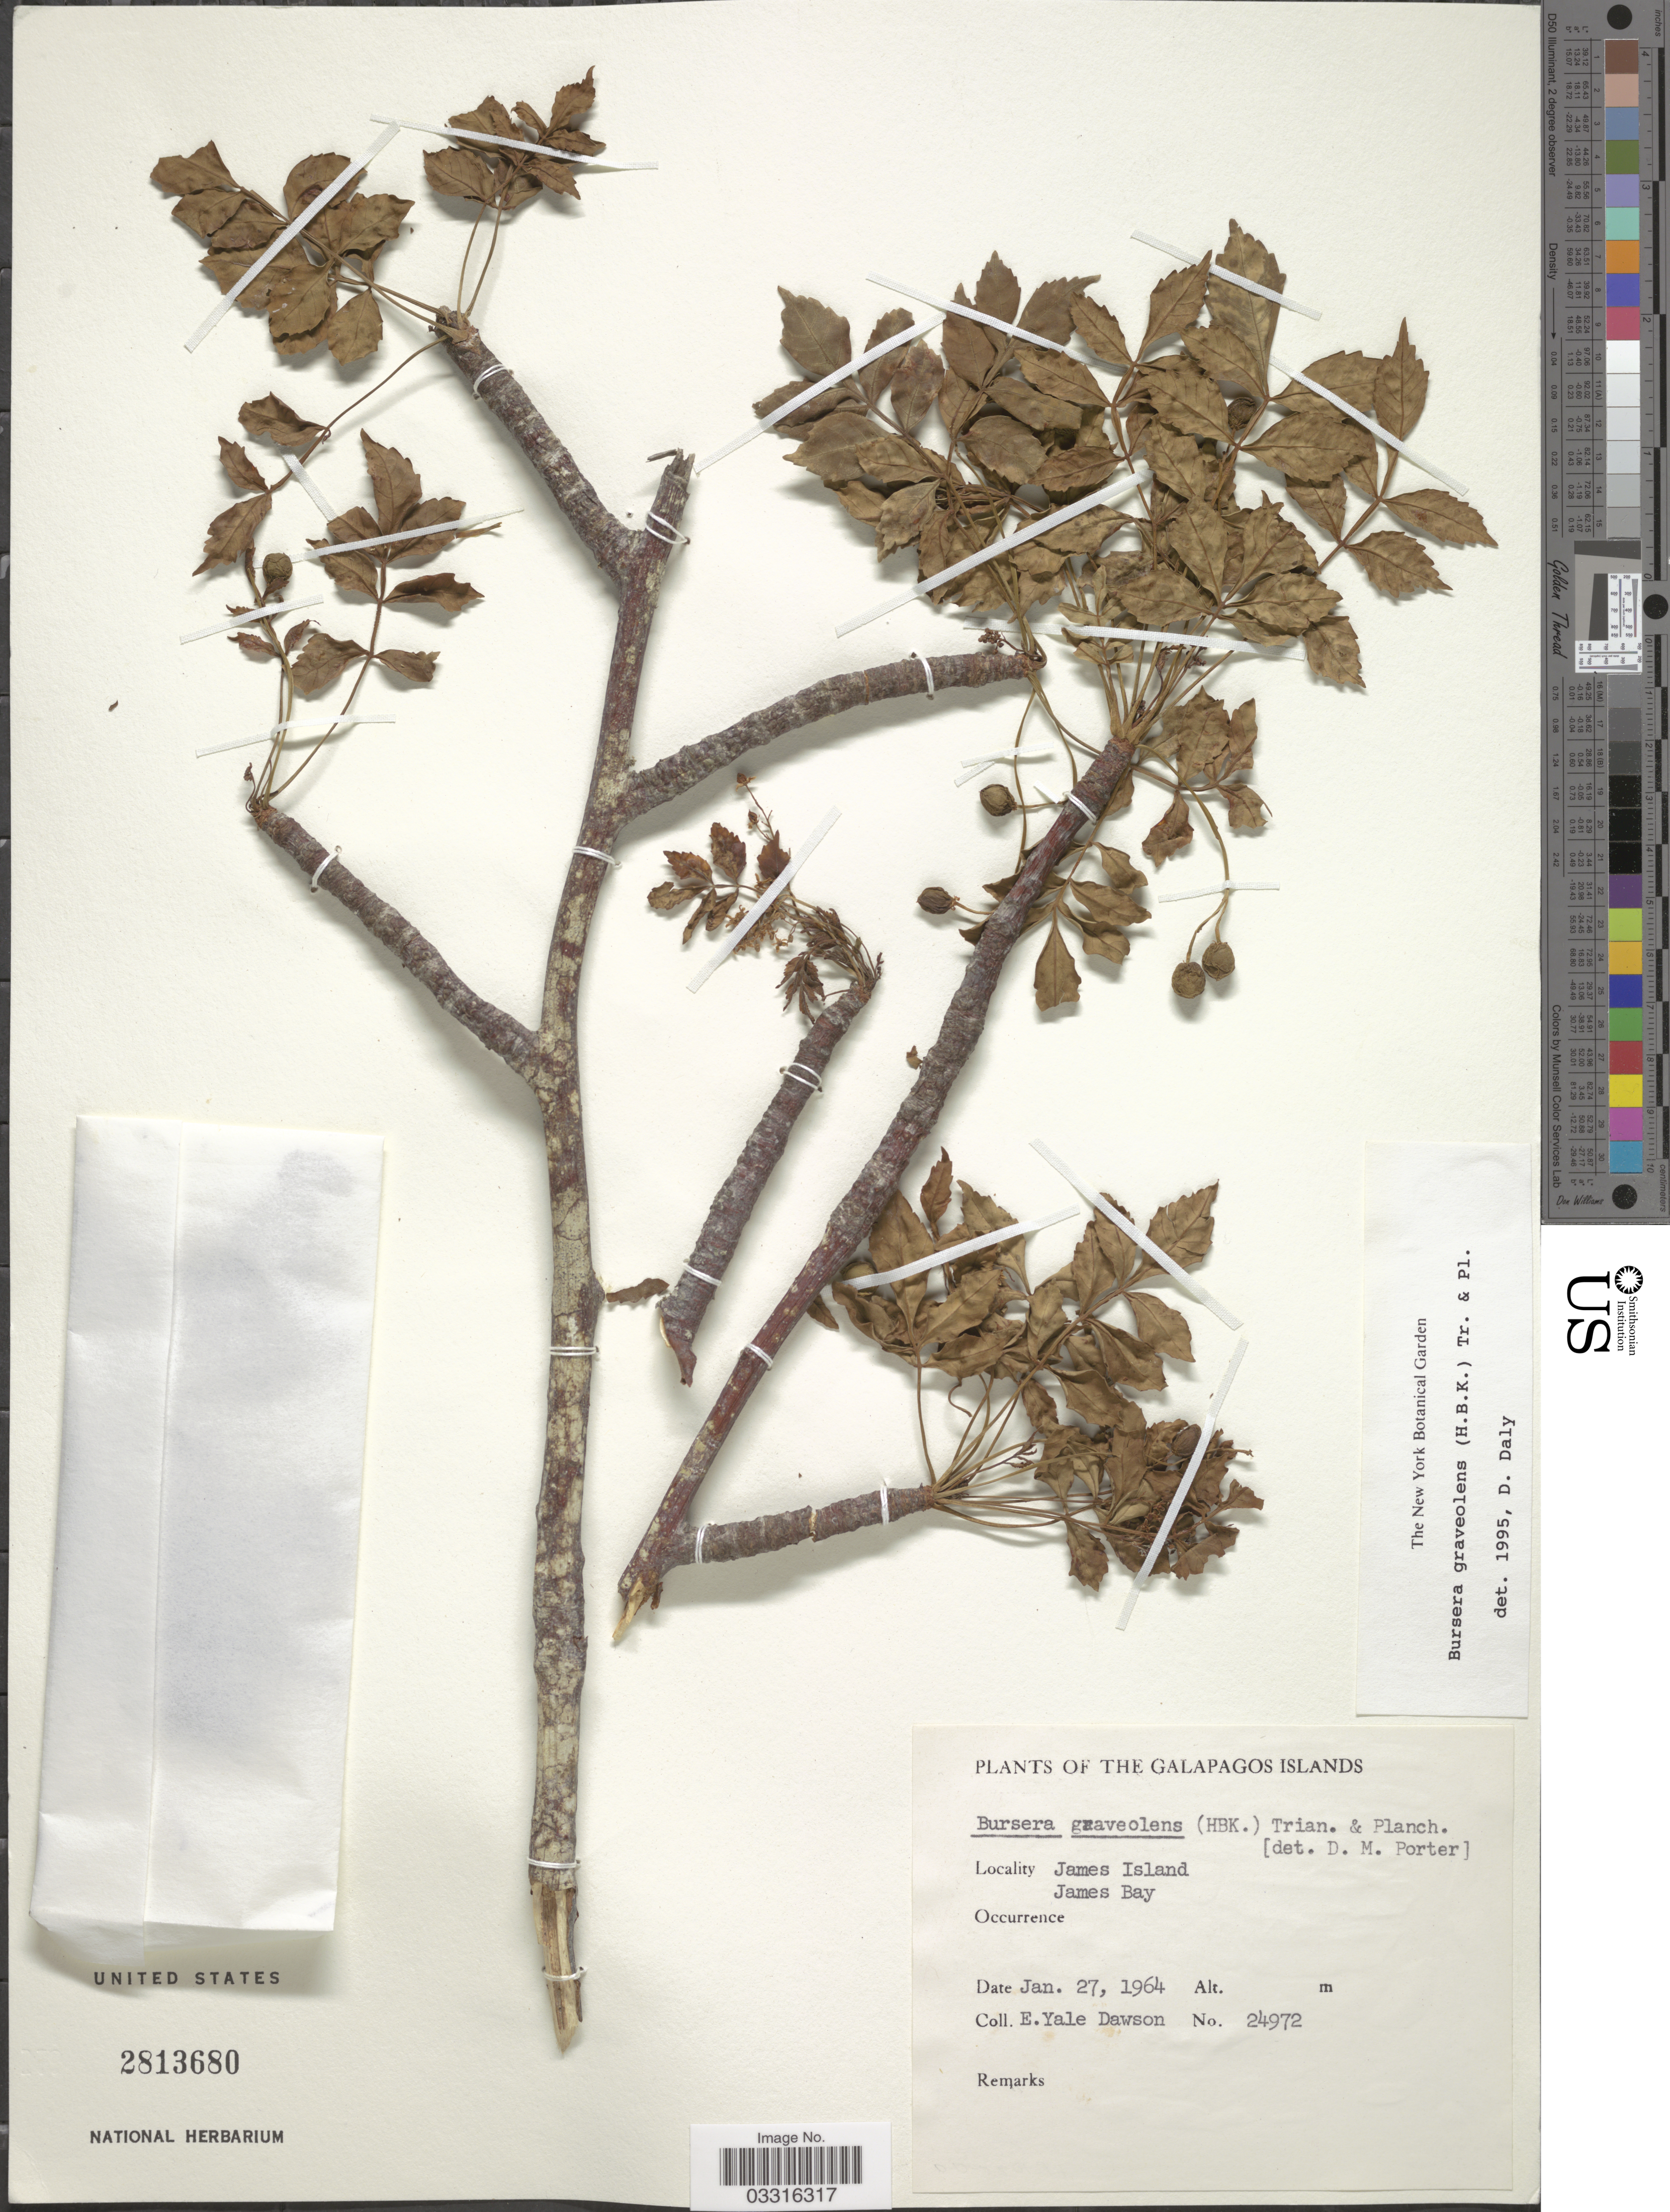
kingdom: Plantae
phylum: Tracheophyta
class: Magnoliopsida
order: Sapindales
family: Burseraceae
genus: Bursera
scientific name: Bursera graveolens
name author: (Kunth) Triana & Planch.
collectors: N. Yensen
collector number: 24972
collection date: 1964-01-27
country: Ecuador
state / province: Colón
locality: The Galapagos Islands, James Island, James Bay.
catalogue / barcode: US 2813680